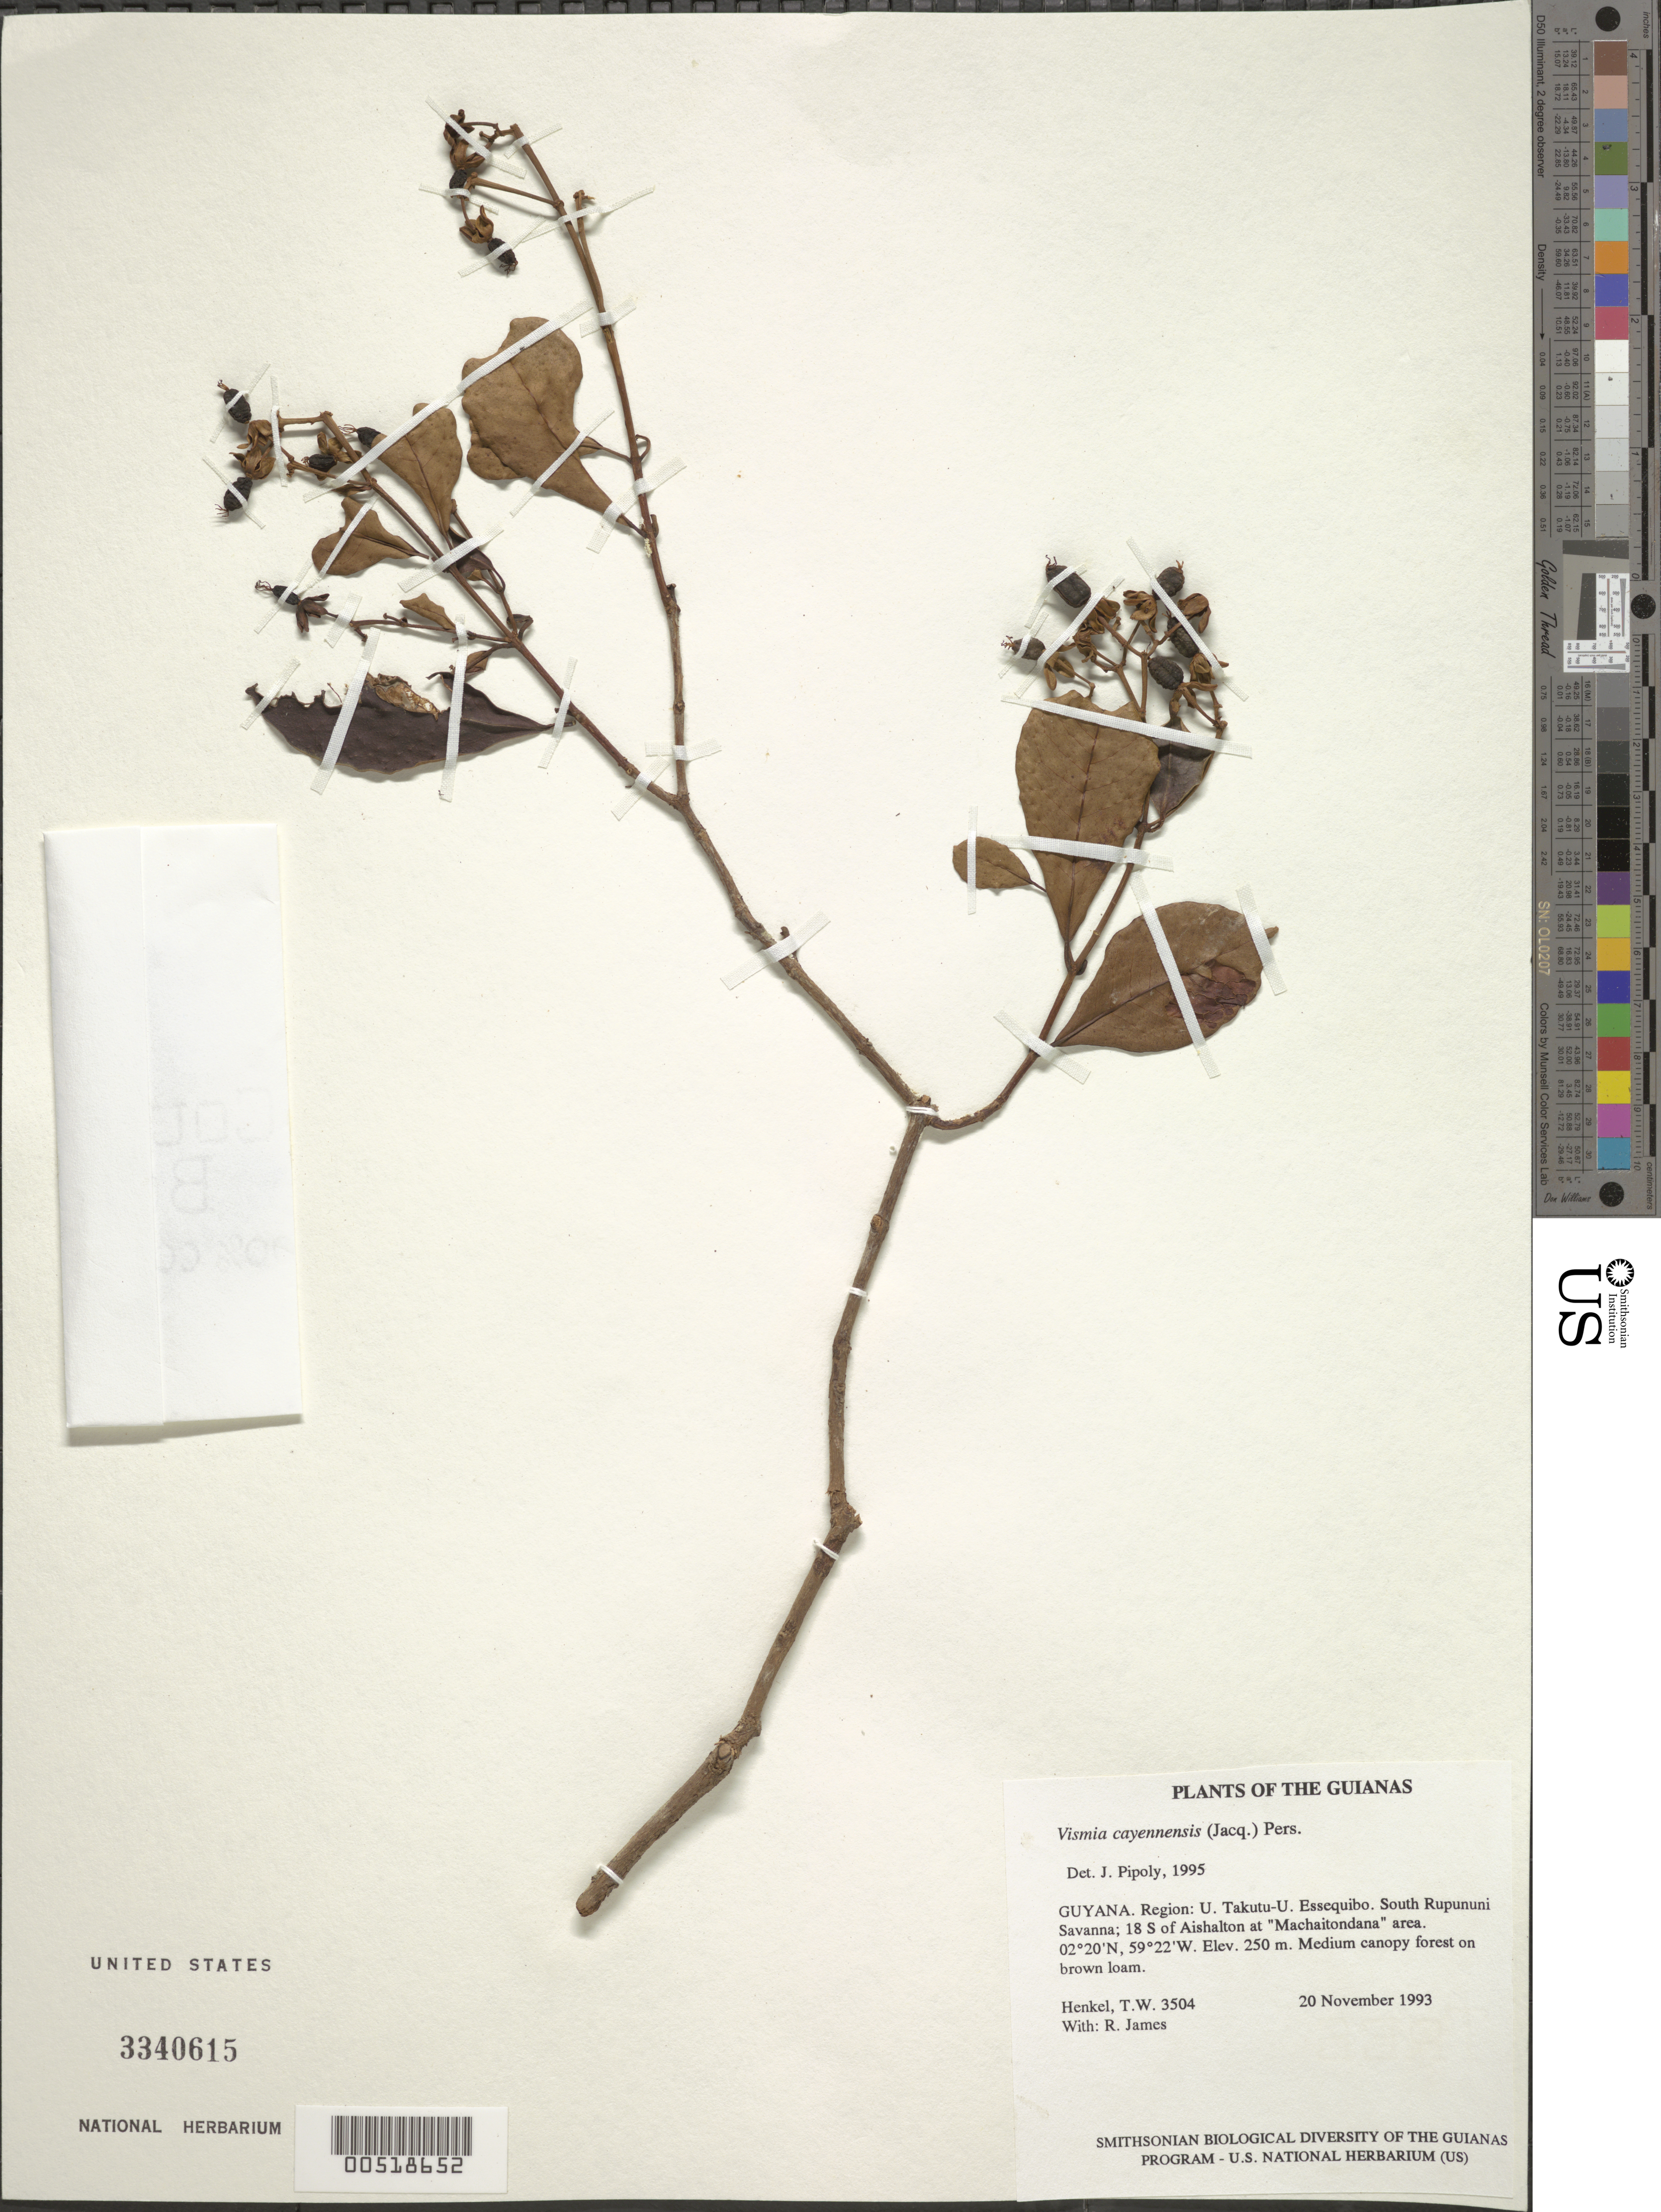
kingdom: Plantae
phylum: Tracheophyta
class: Magnoliopsida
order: Malpighiales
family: Hypericaceae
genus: Vismia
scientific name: Vismia cayennensis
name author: (Jacq.) Pers.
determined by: Pipoly, J. J., III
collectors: T. Henkel & R. James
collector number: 3504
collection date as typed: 20 November 1993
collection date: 1993-11-20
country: Guyana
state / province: U. Takutu-U. Essequibo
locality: South Rupununi Savanna; 18 S of Aishalton at "Machaitondana" area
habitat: Medium canopy forest on brown loam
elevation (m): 250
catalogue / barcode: US 3340615